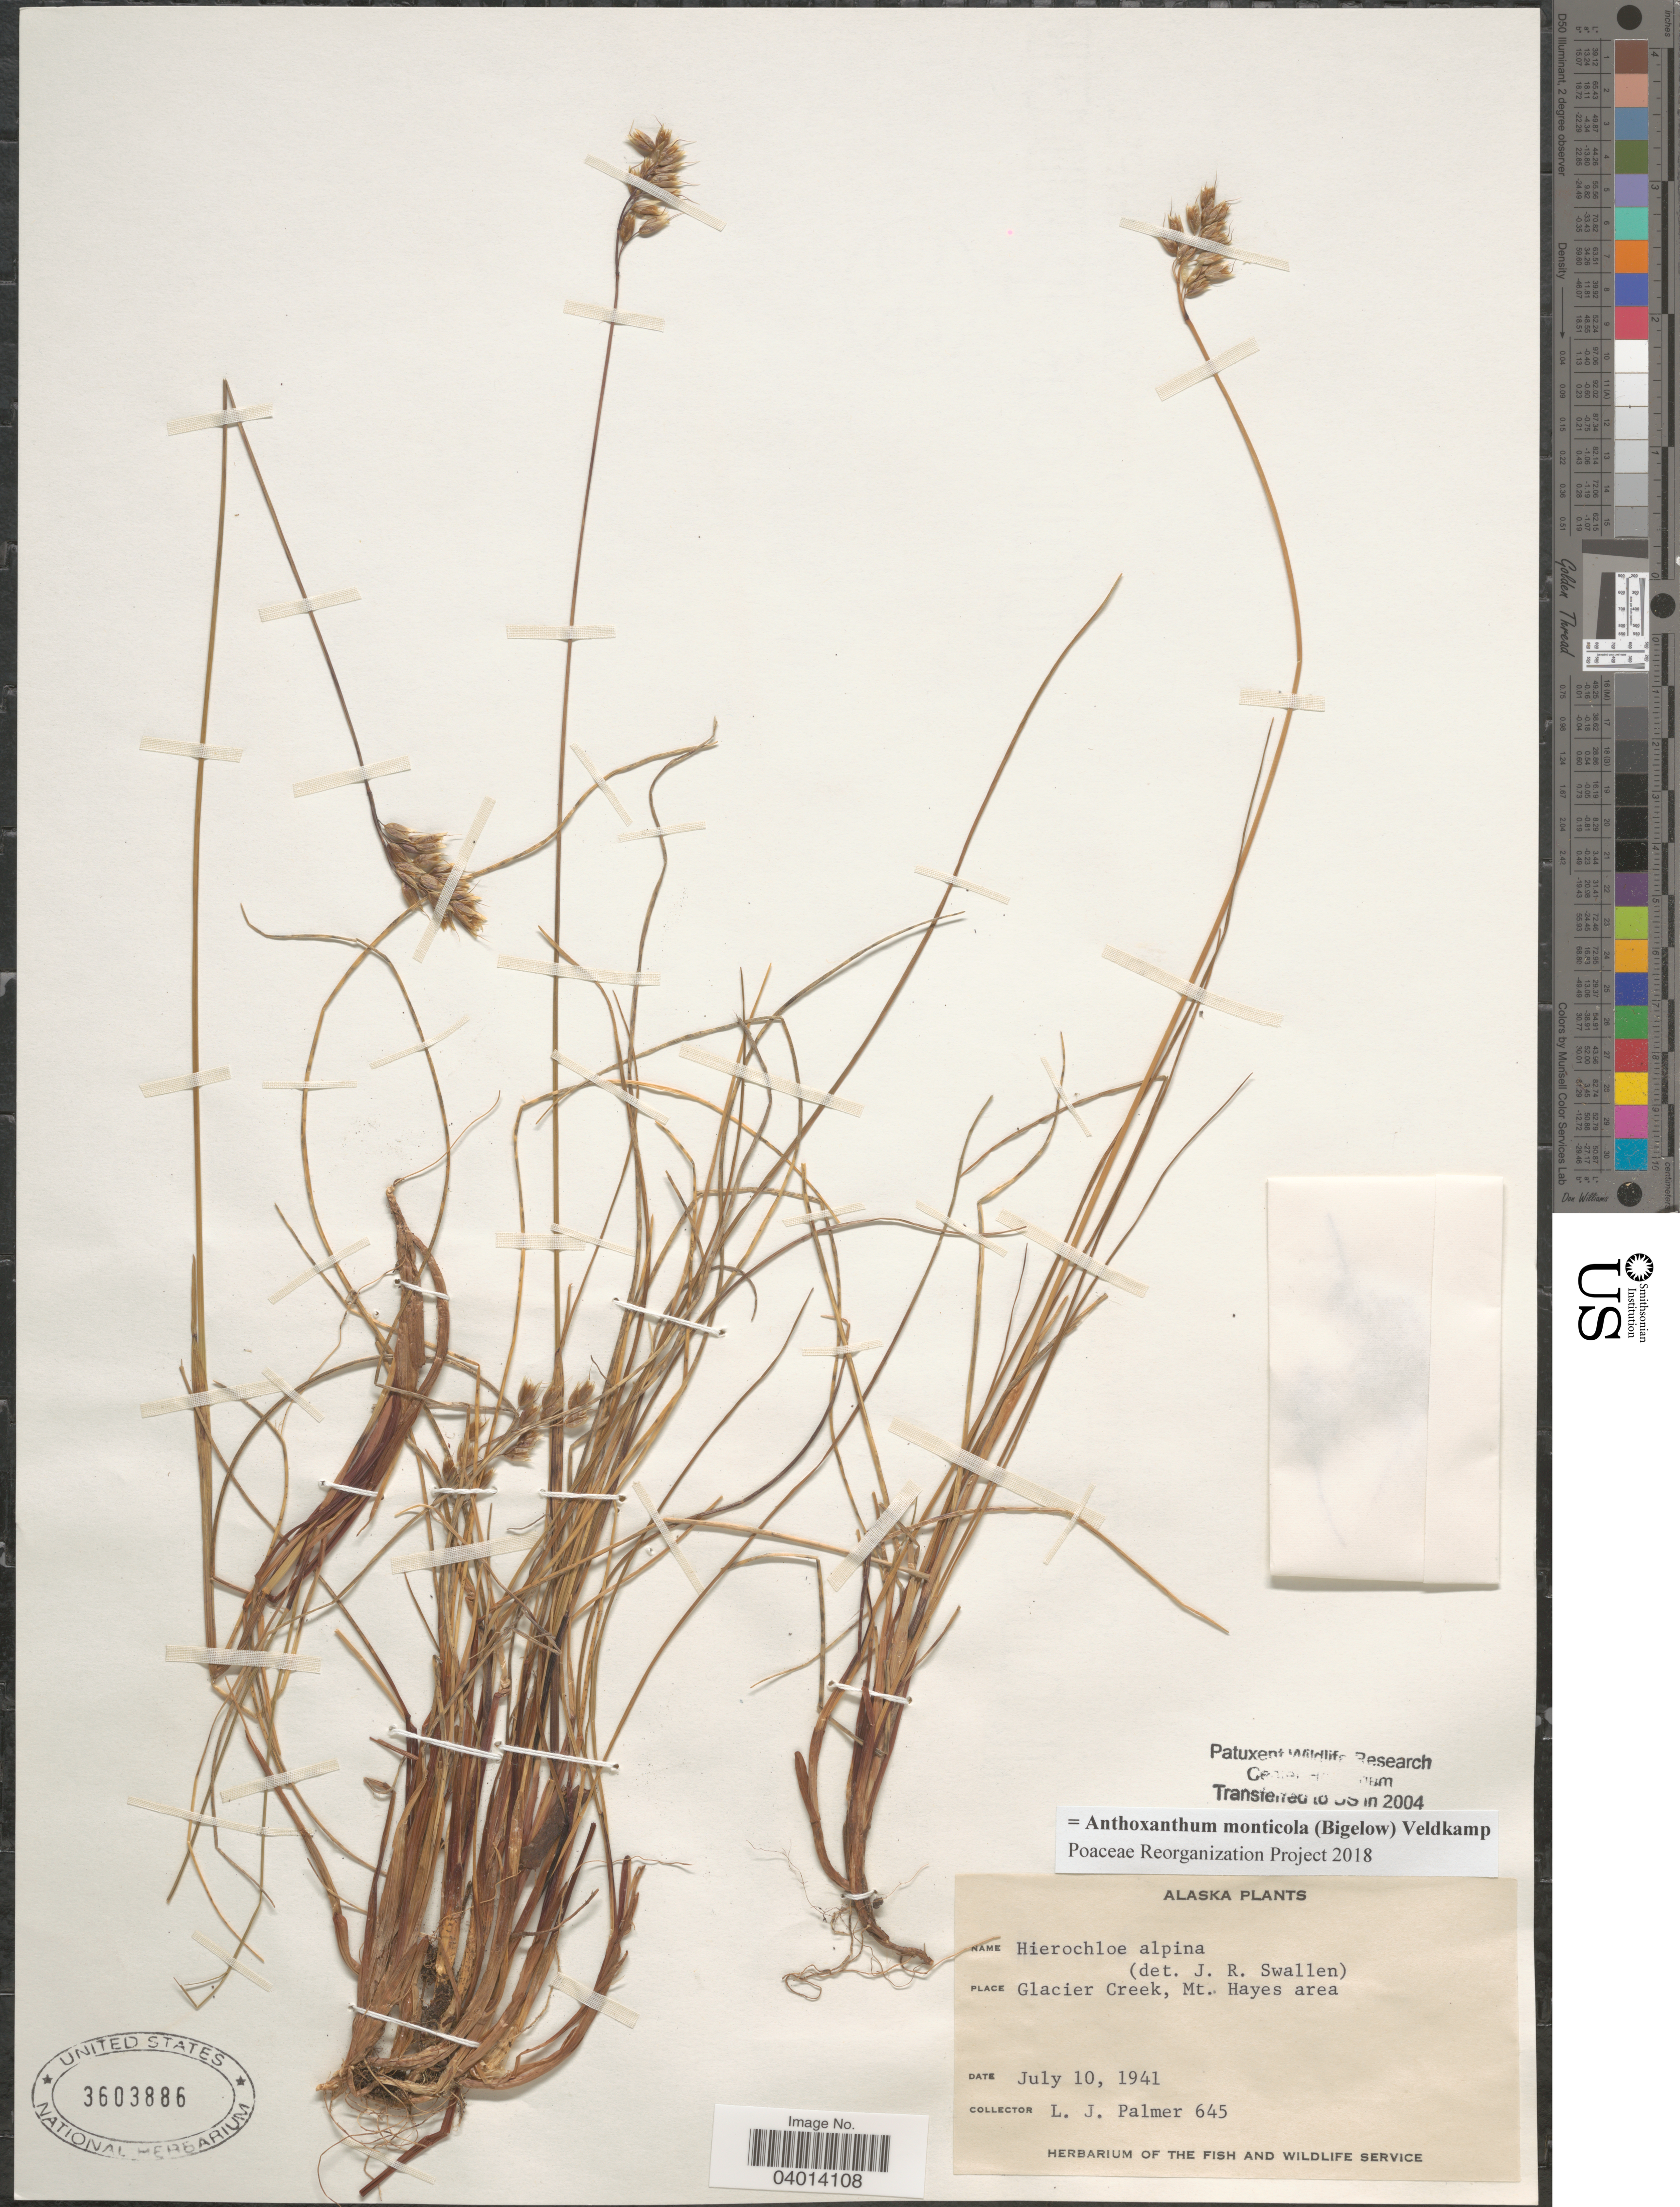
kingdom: Plantae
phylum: Tracheophyta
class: Liliopsida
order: Poales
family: Poaceae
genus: Anthoxanthum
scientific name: Anthoxanthum monticola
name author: (Bigelow) Veldkamp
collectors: L. J. Palmer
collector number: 645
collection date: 1941-07-10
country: United States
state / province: Alaska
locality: Glacier Creek, Mt. Hayes area.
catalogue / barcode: US 3603886